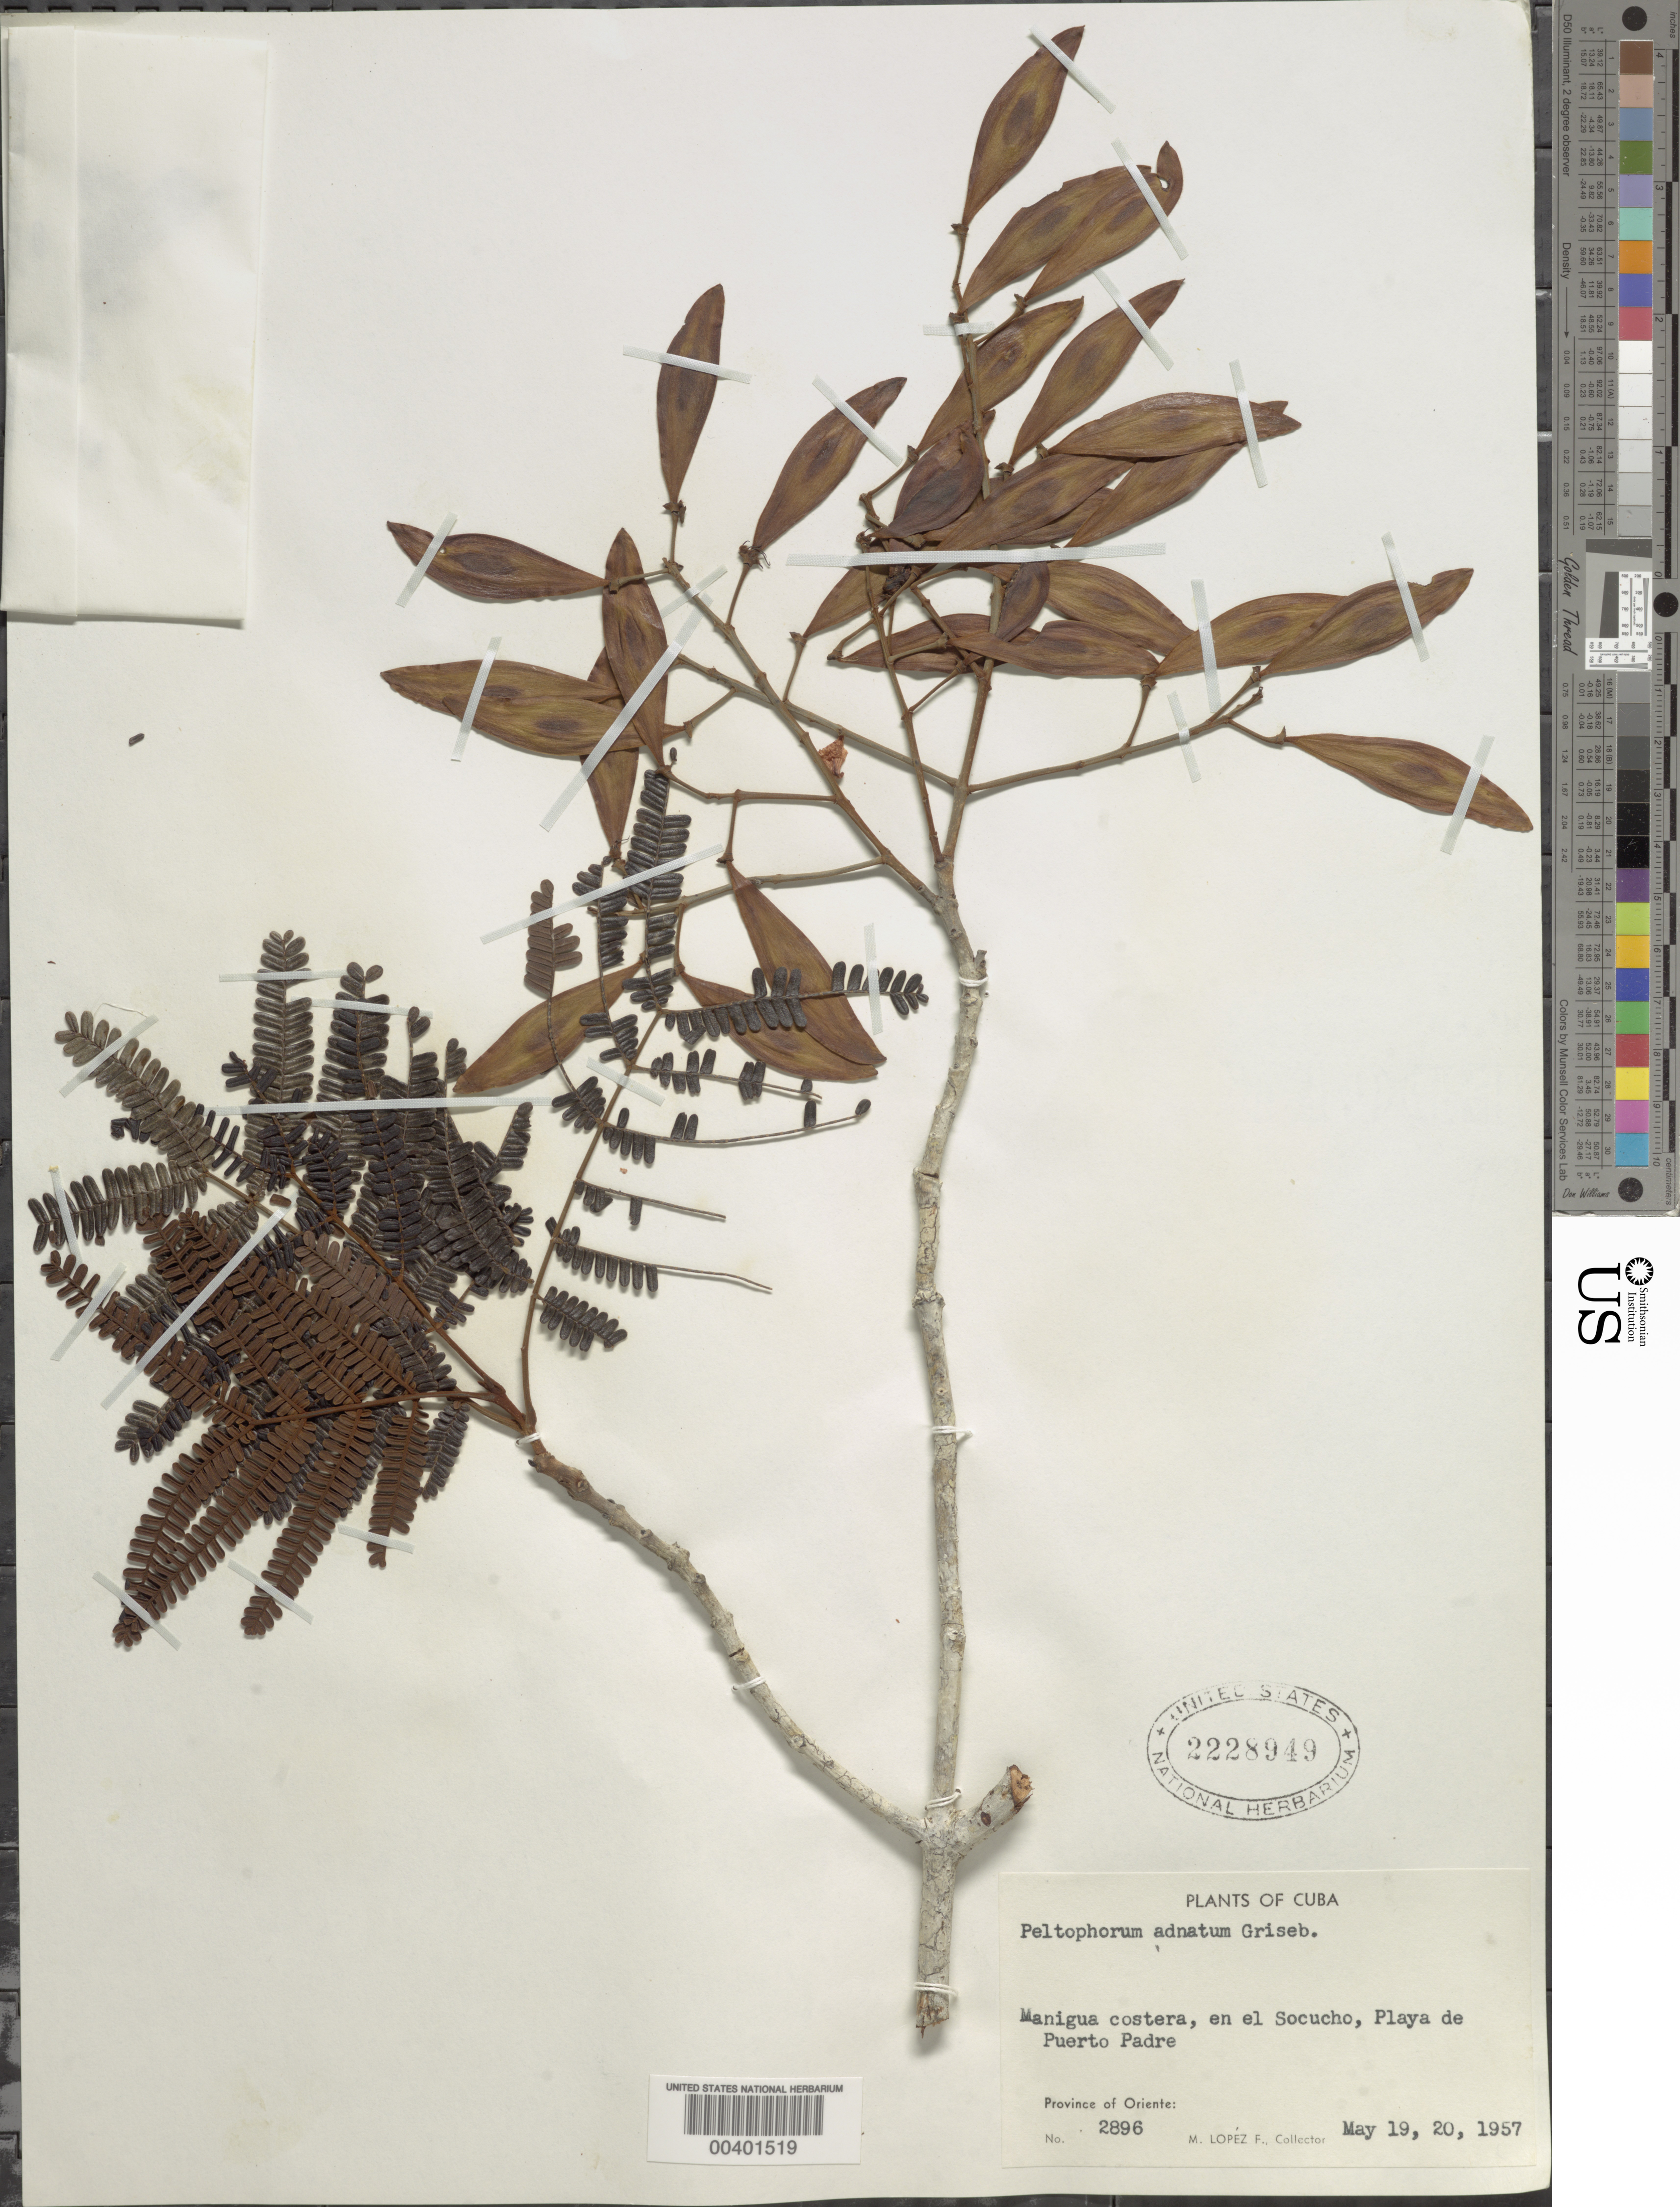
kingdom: Plantae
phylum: Tracheophyta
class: Magnoliopsida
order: Fabales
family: Fabaceae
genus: Peltophorum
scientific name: Peltophorum adnatum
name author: Griseb.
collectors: M. López Figueiras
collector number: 2896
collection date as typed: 19 May 1957 to 20 May 1957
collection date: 1957-05-19/1957-05-20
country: Cuba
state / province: Oriente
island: Greater Antilles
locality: Manigua costera, en el socucho, playa de puerto padre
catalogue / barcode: US 2228949